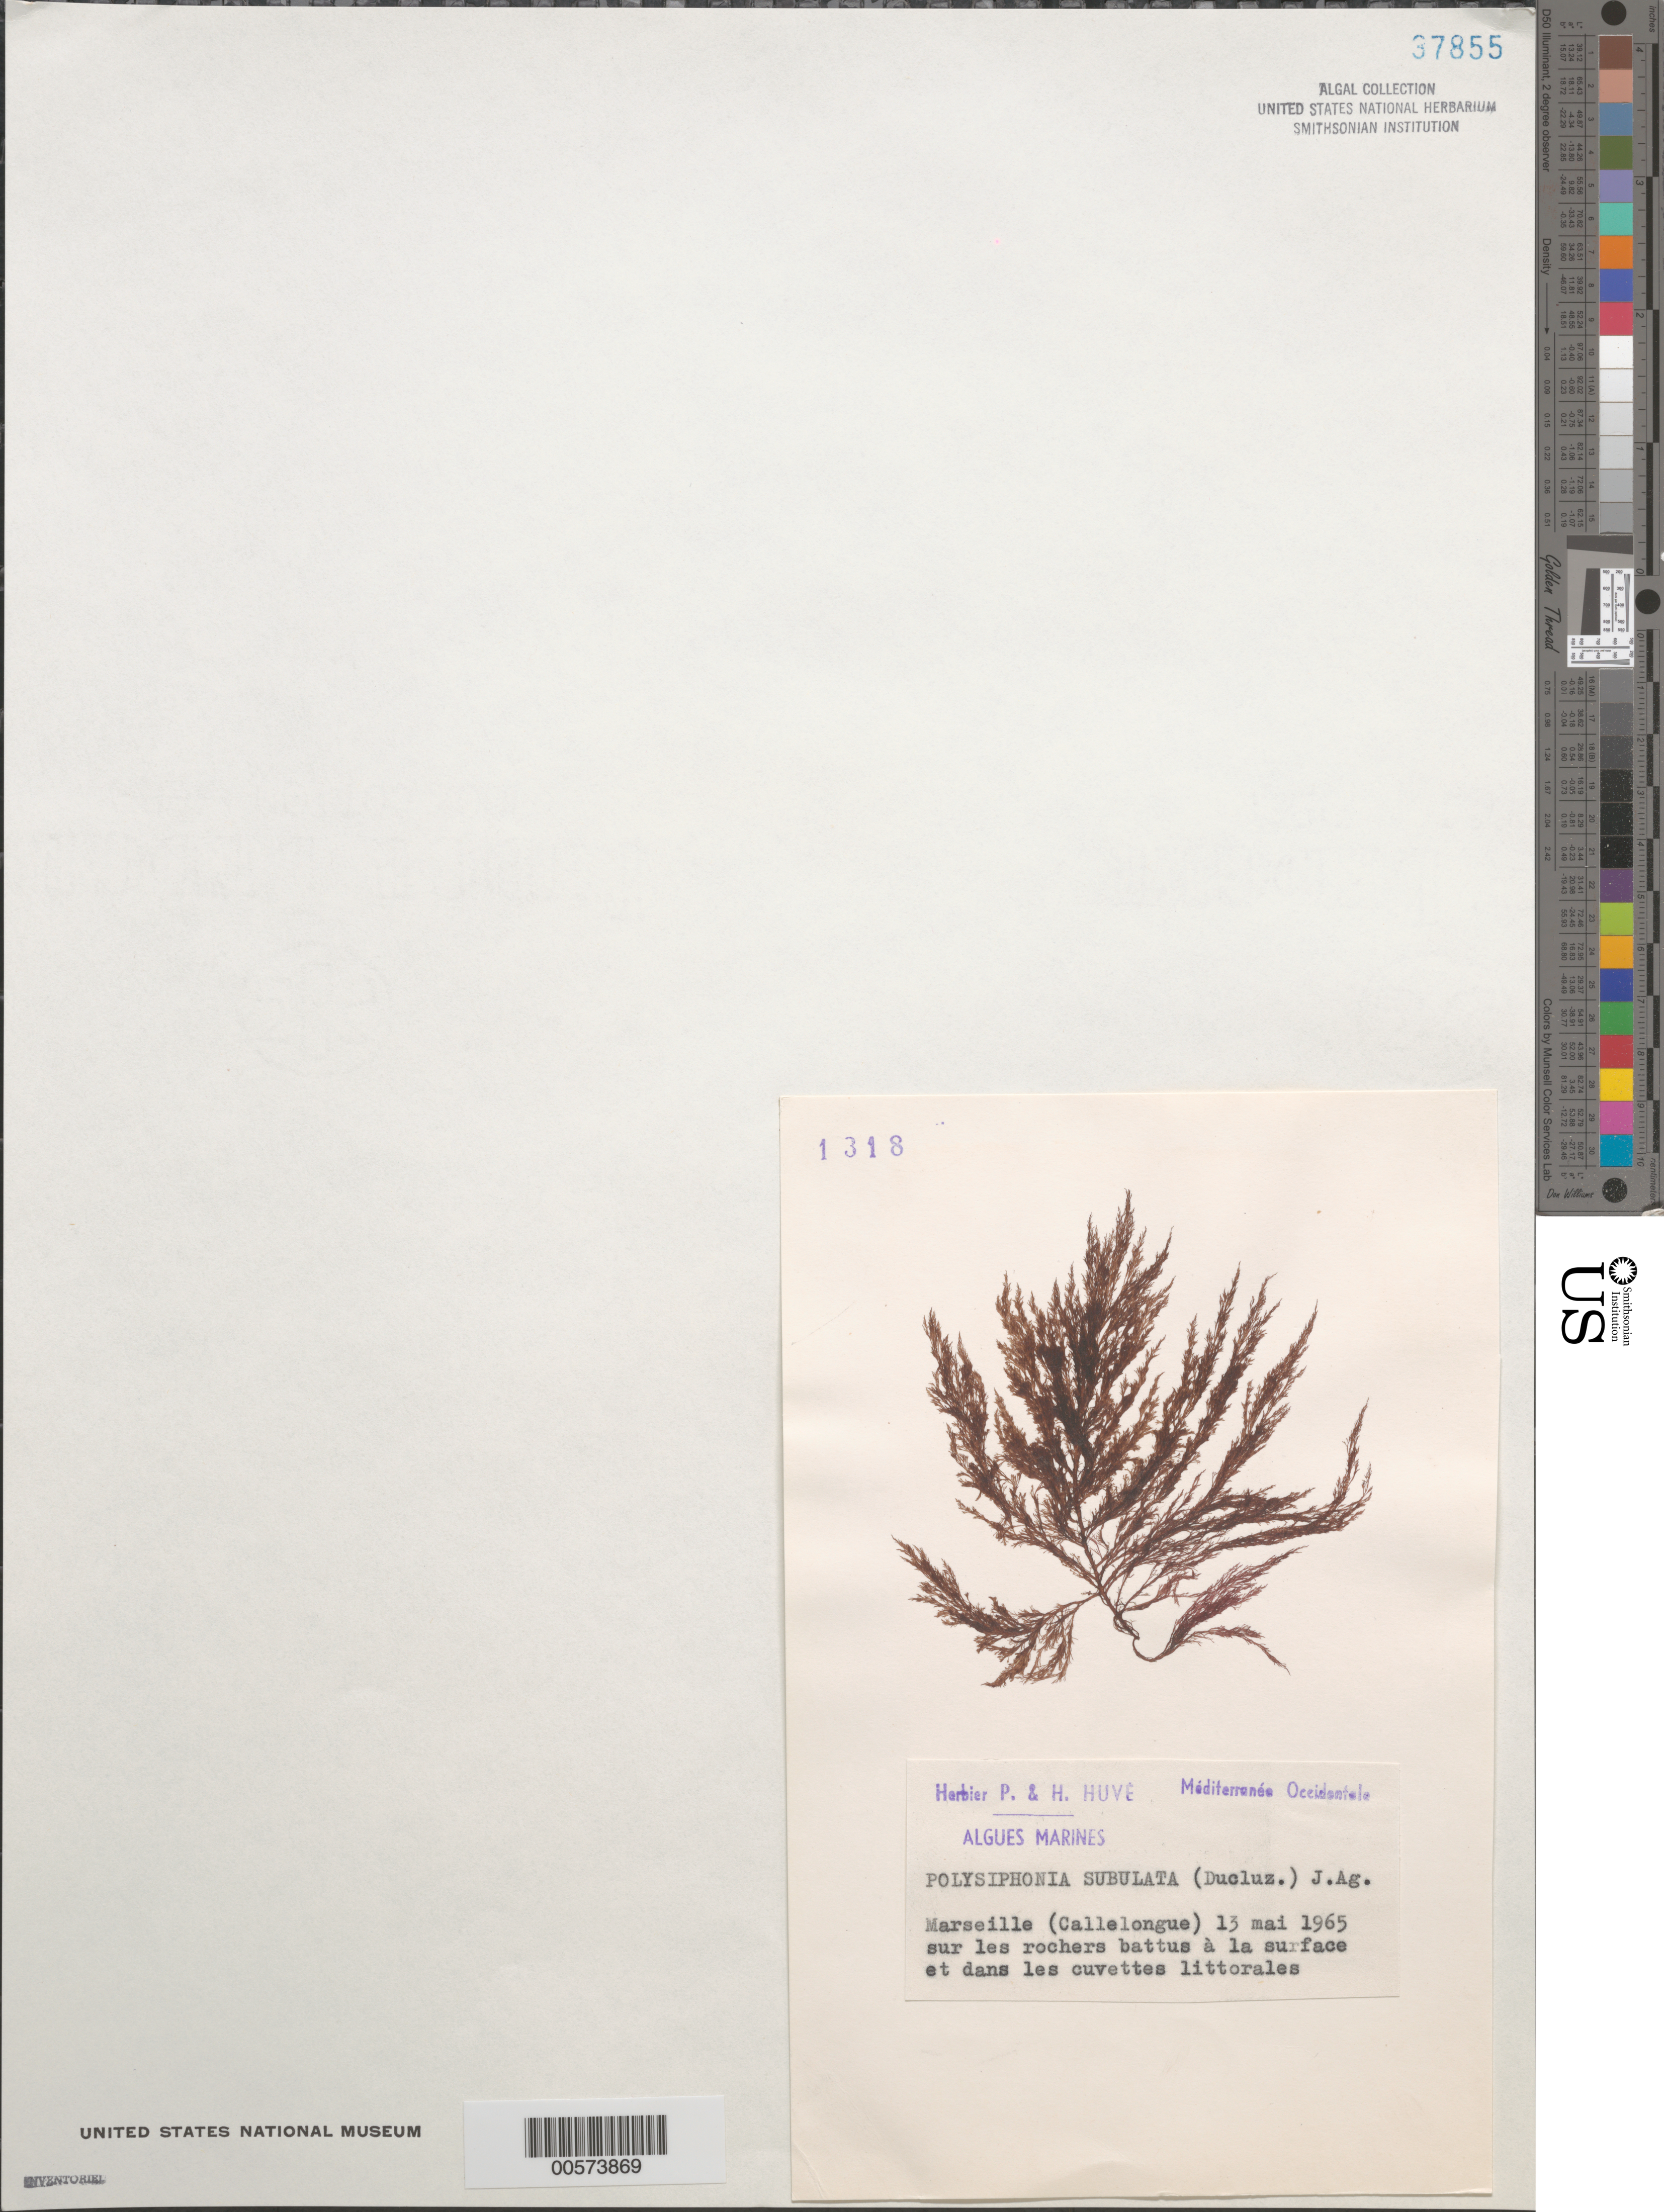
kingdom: Plantae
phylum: Rhodophyta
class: Florideophyceae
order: Ceramiales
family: Rhodomelaceae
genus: Polysiphonia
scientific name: Polysiphonia subulata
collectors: P. Huve & H. Huve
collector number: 1318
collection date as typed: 13 May 1965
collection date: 1965-05-13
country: France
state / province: Provence-Alpes-Côte d'Azur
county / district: Bouches-du-Rhône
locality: Callelongue, Marseille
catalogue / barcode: US 37855